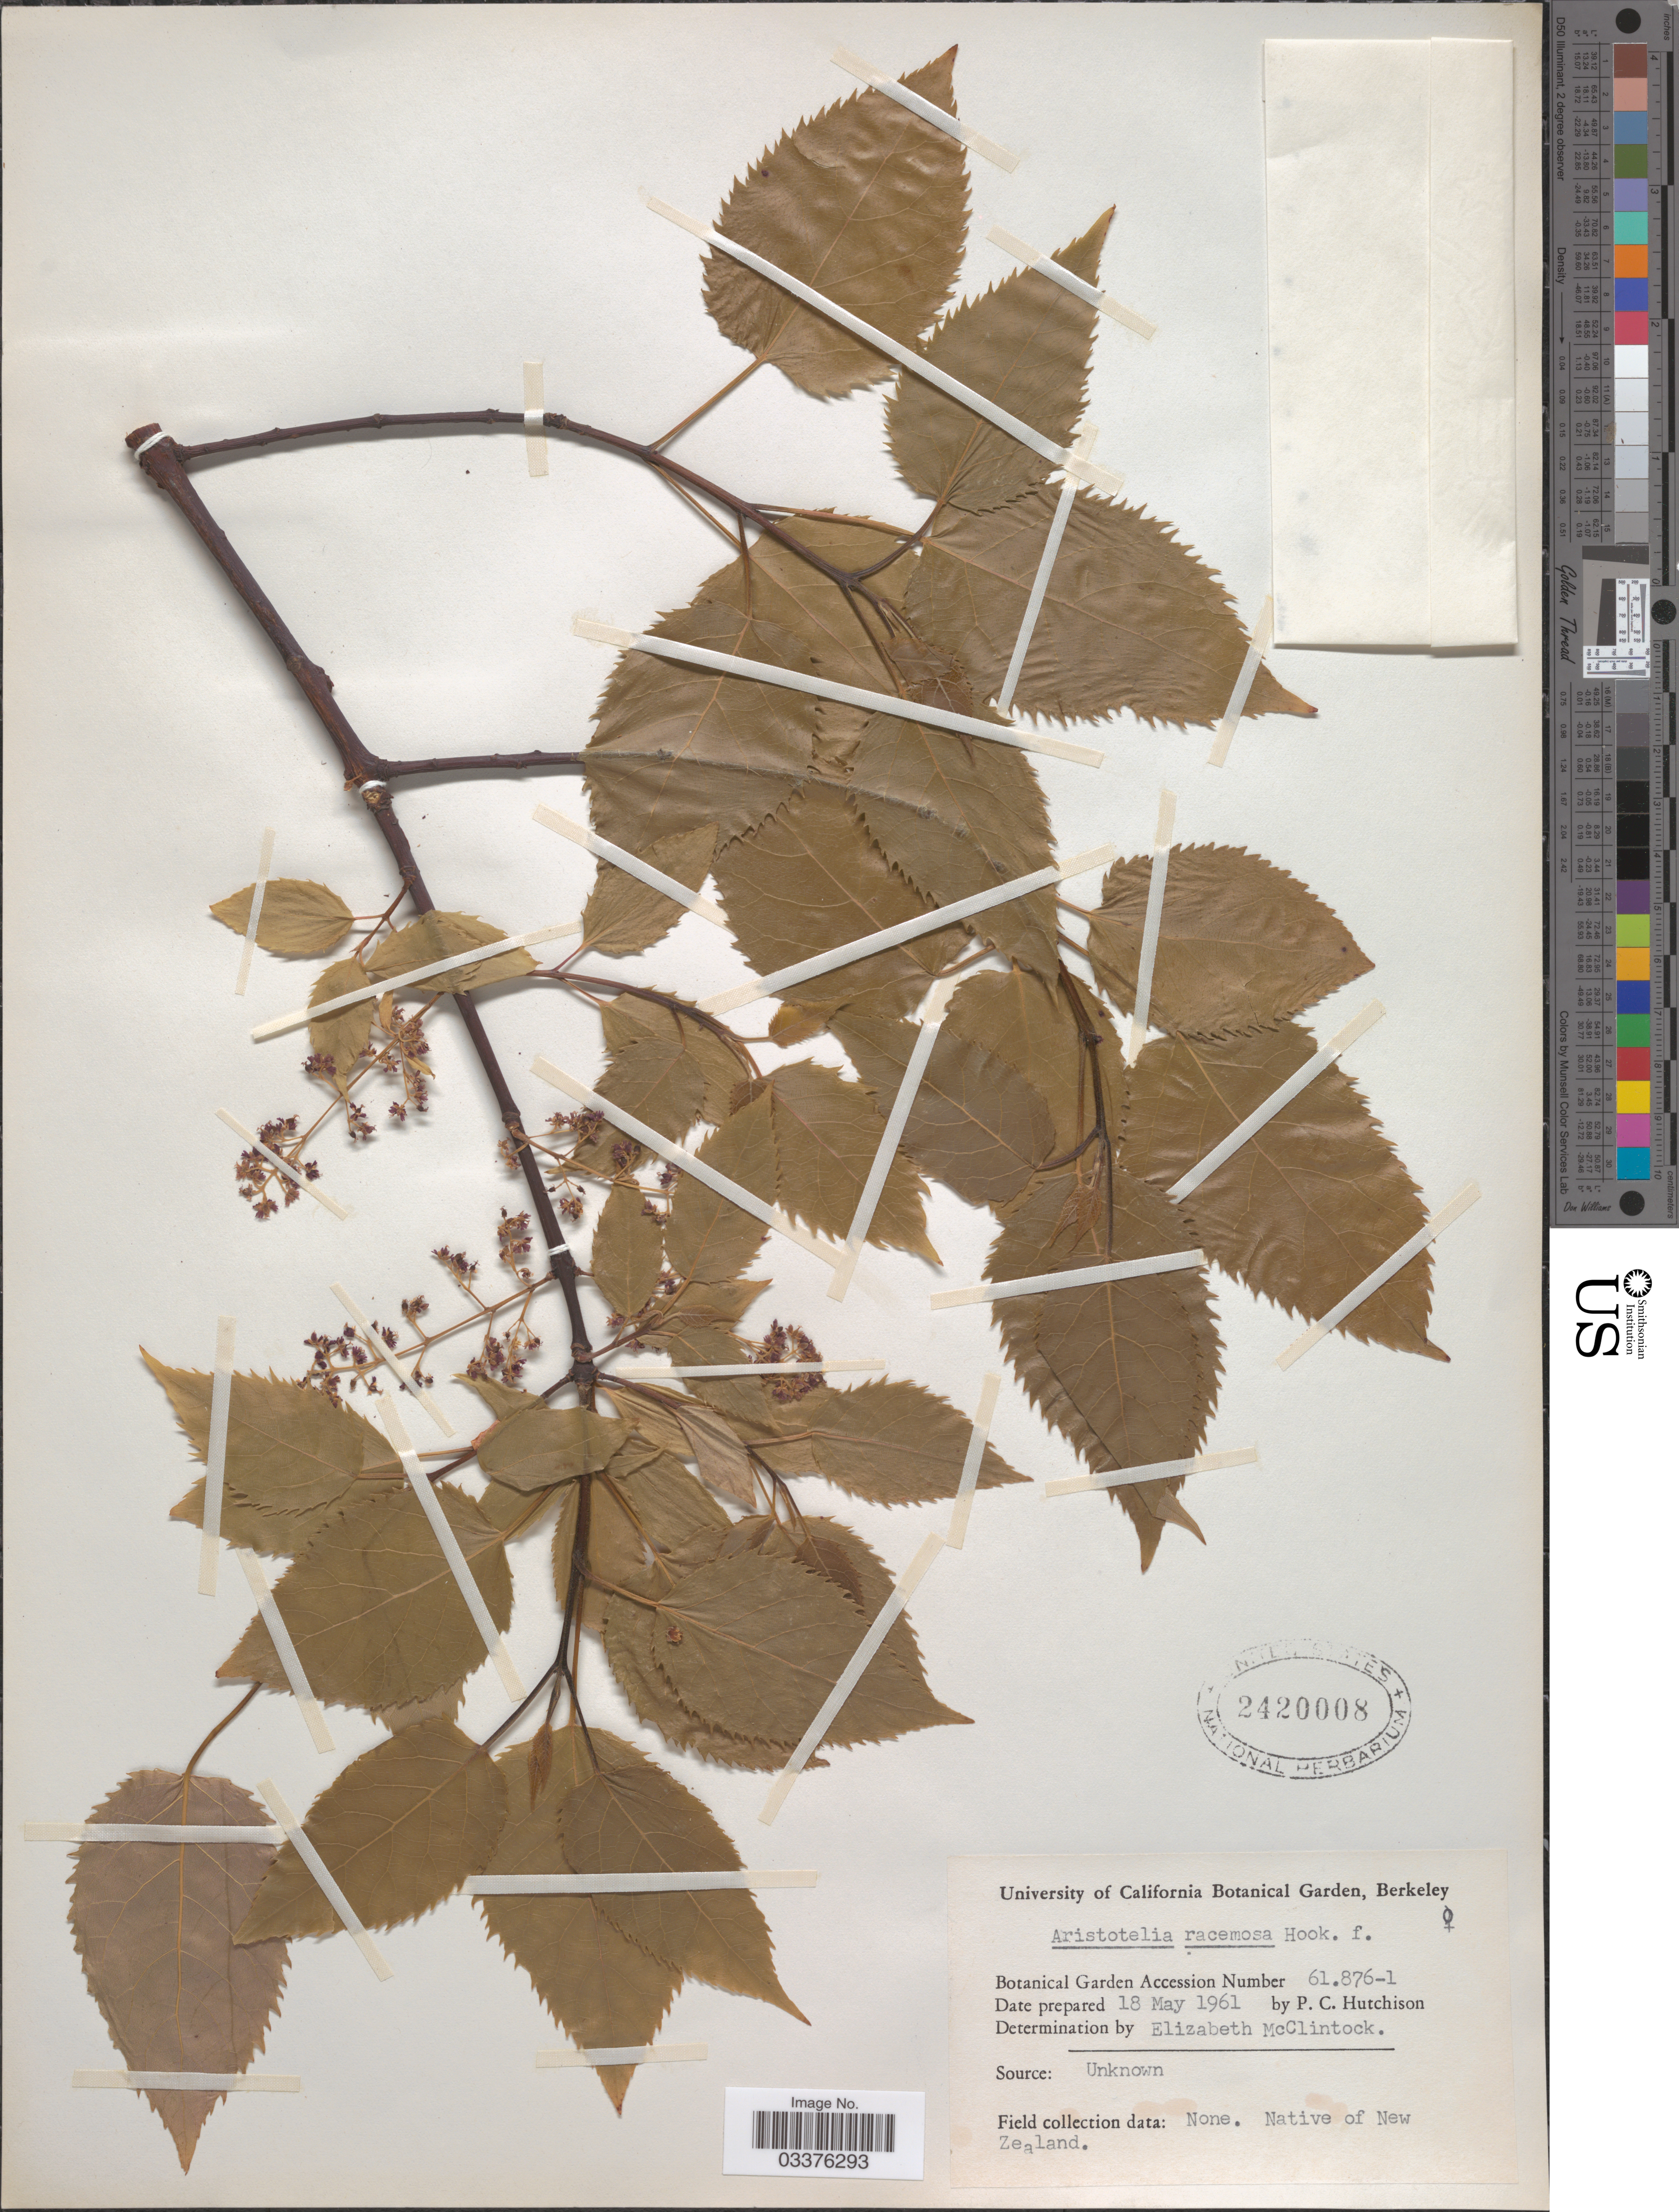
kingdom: Plantae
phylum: Tracheophyta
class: Magnoliopsida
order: Oxalidales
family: Elaeocarpaceae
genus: Aristotelia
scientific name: Aristotelia racemosa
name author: Hook. f.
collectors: P. C. Hutchison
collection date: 1961-05-18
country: United States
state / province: California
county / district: Alameda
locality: University of California Botanical Garden, Berkeley.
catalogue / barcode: US 2420008